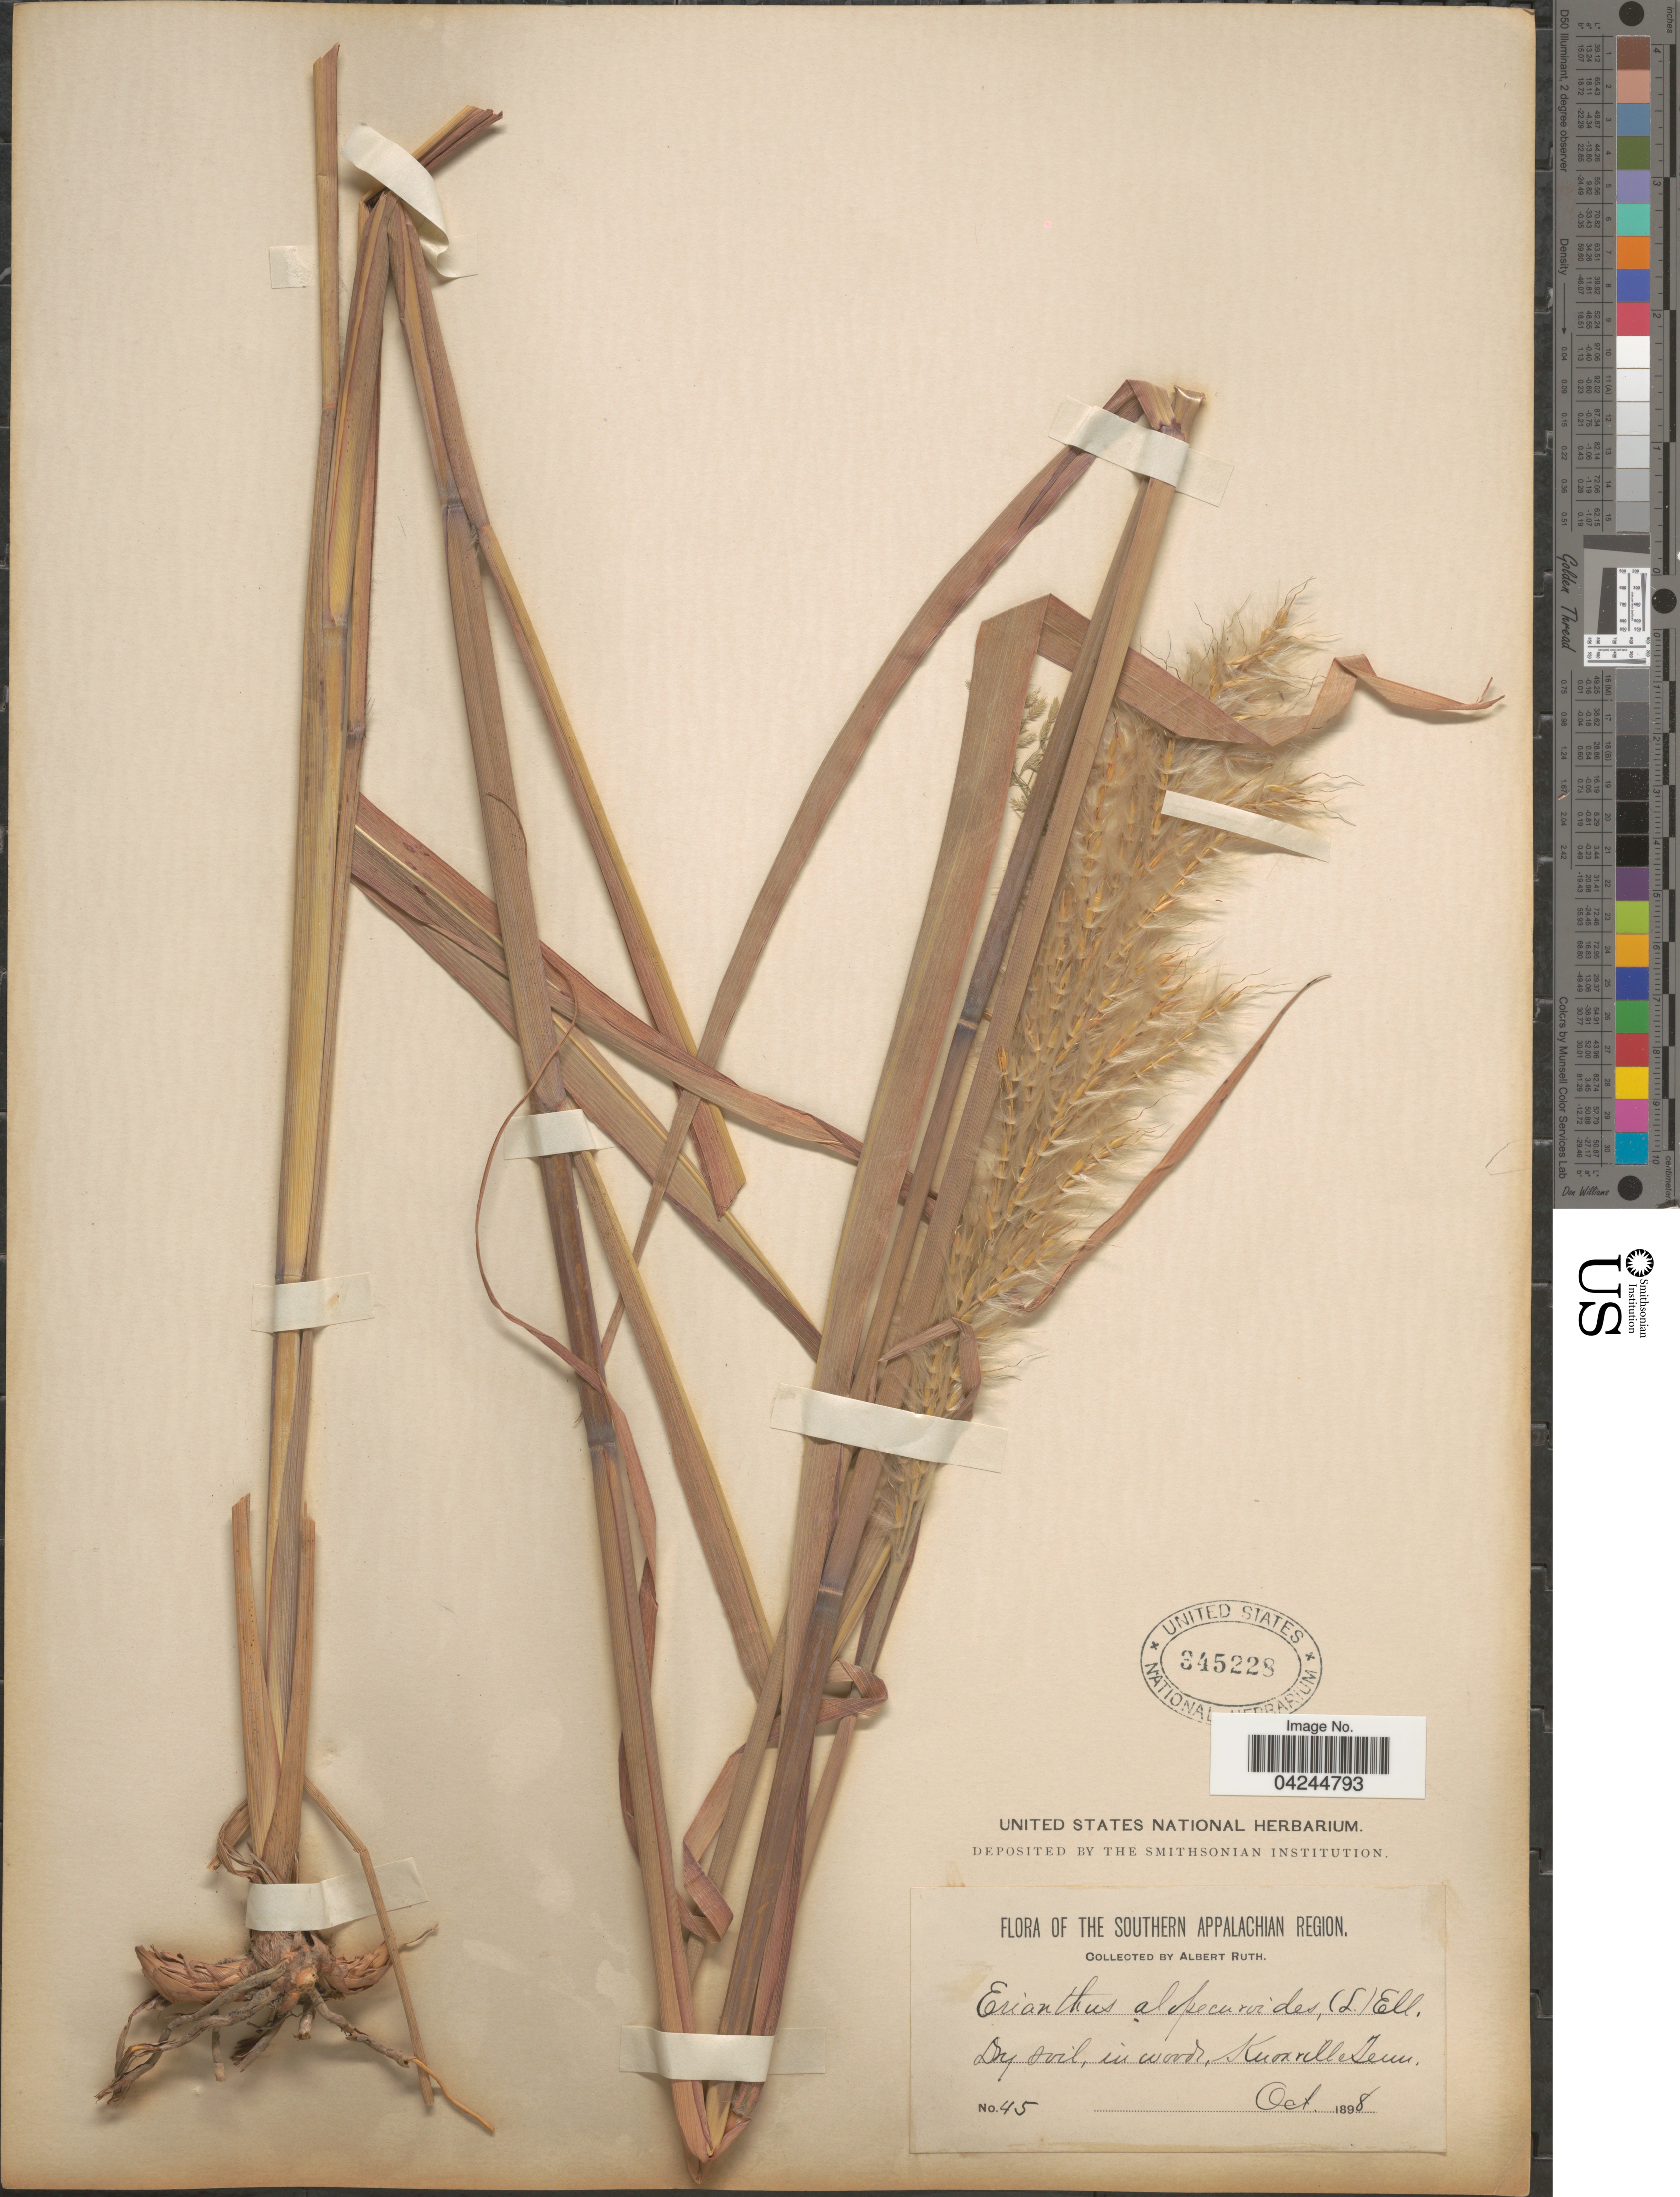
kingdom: Plantae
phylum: Tracheophyta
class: Liliopsida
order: Poales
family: Poaceae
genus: Erianthus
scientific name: Erianthus alopecuroides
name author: Elliott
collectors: A. Ruth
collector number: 45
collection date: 1898-10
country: United States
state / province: Tennessee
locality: Southern Appalachian Region. Dry soil, in woods, Knoxville.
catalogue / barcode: US 345228